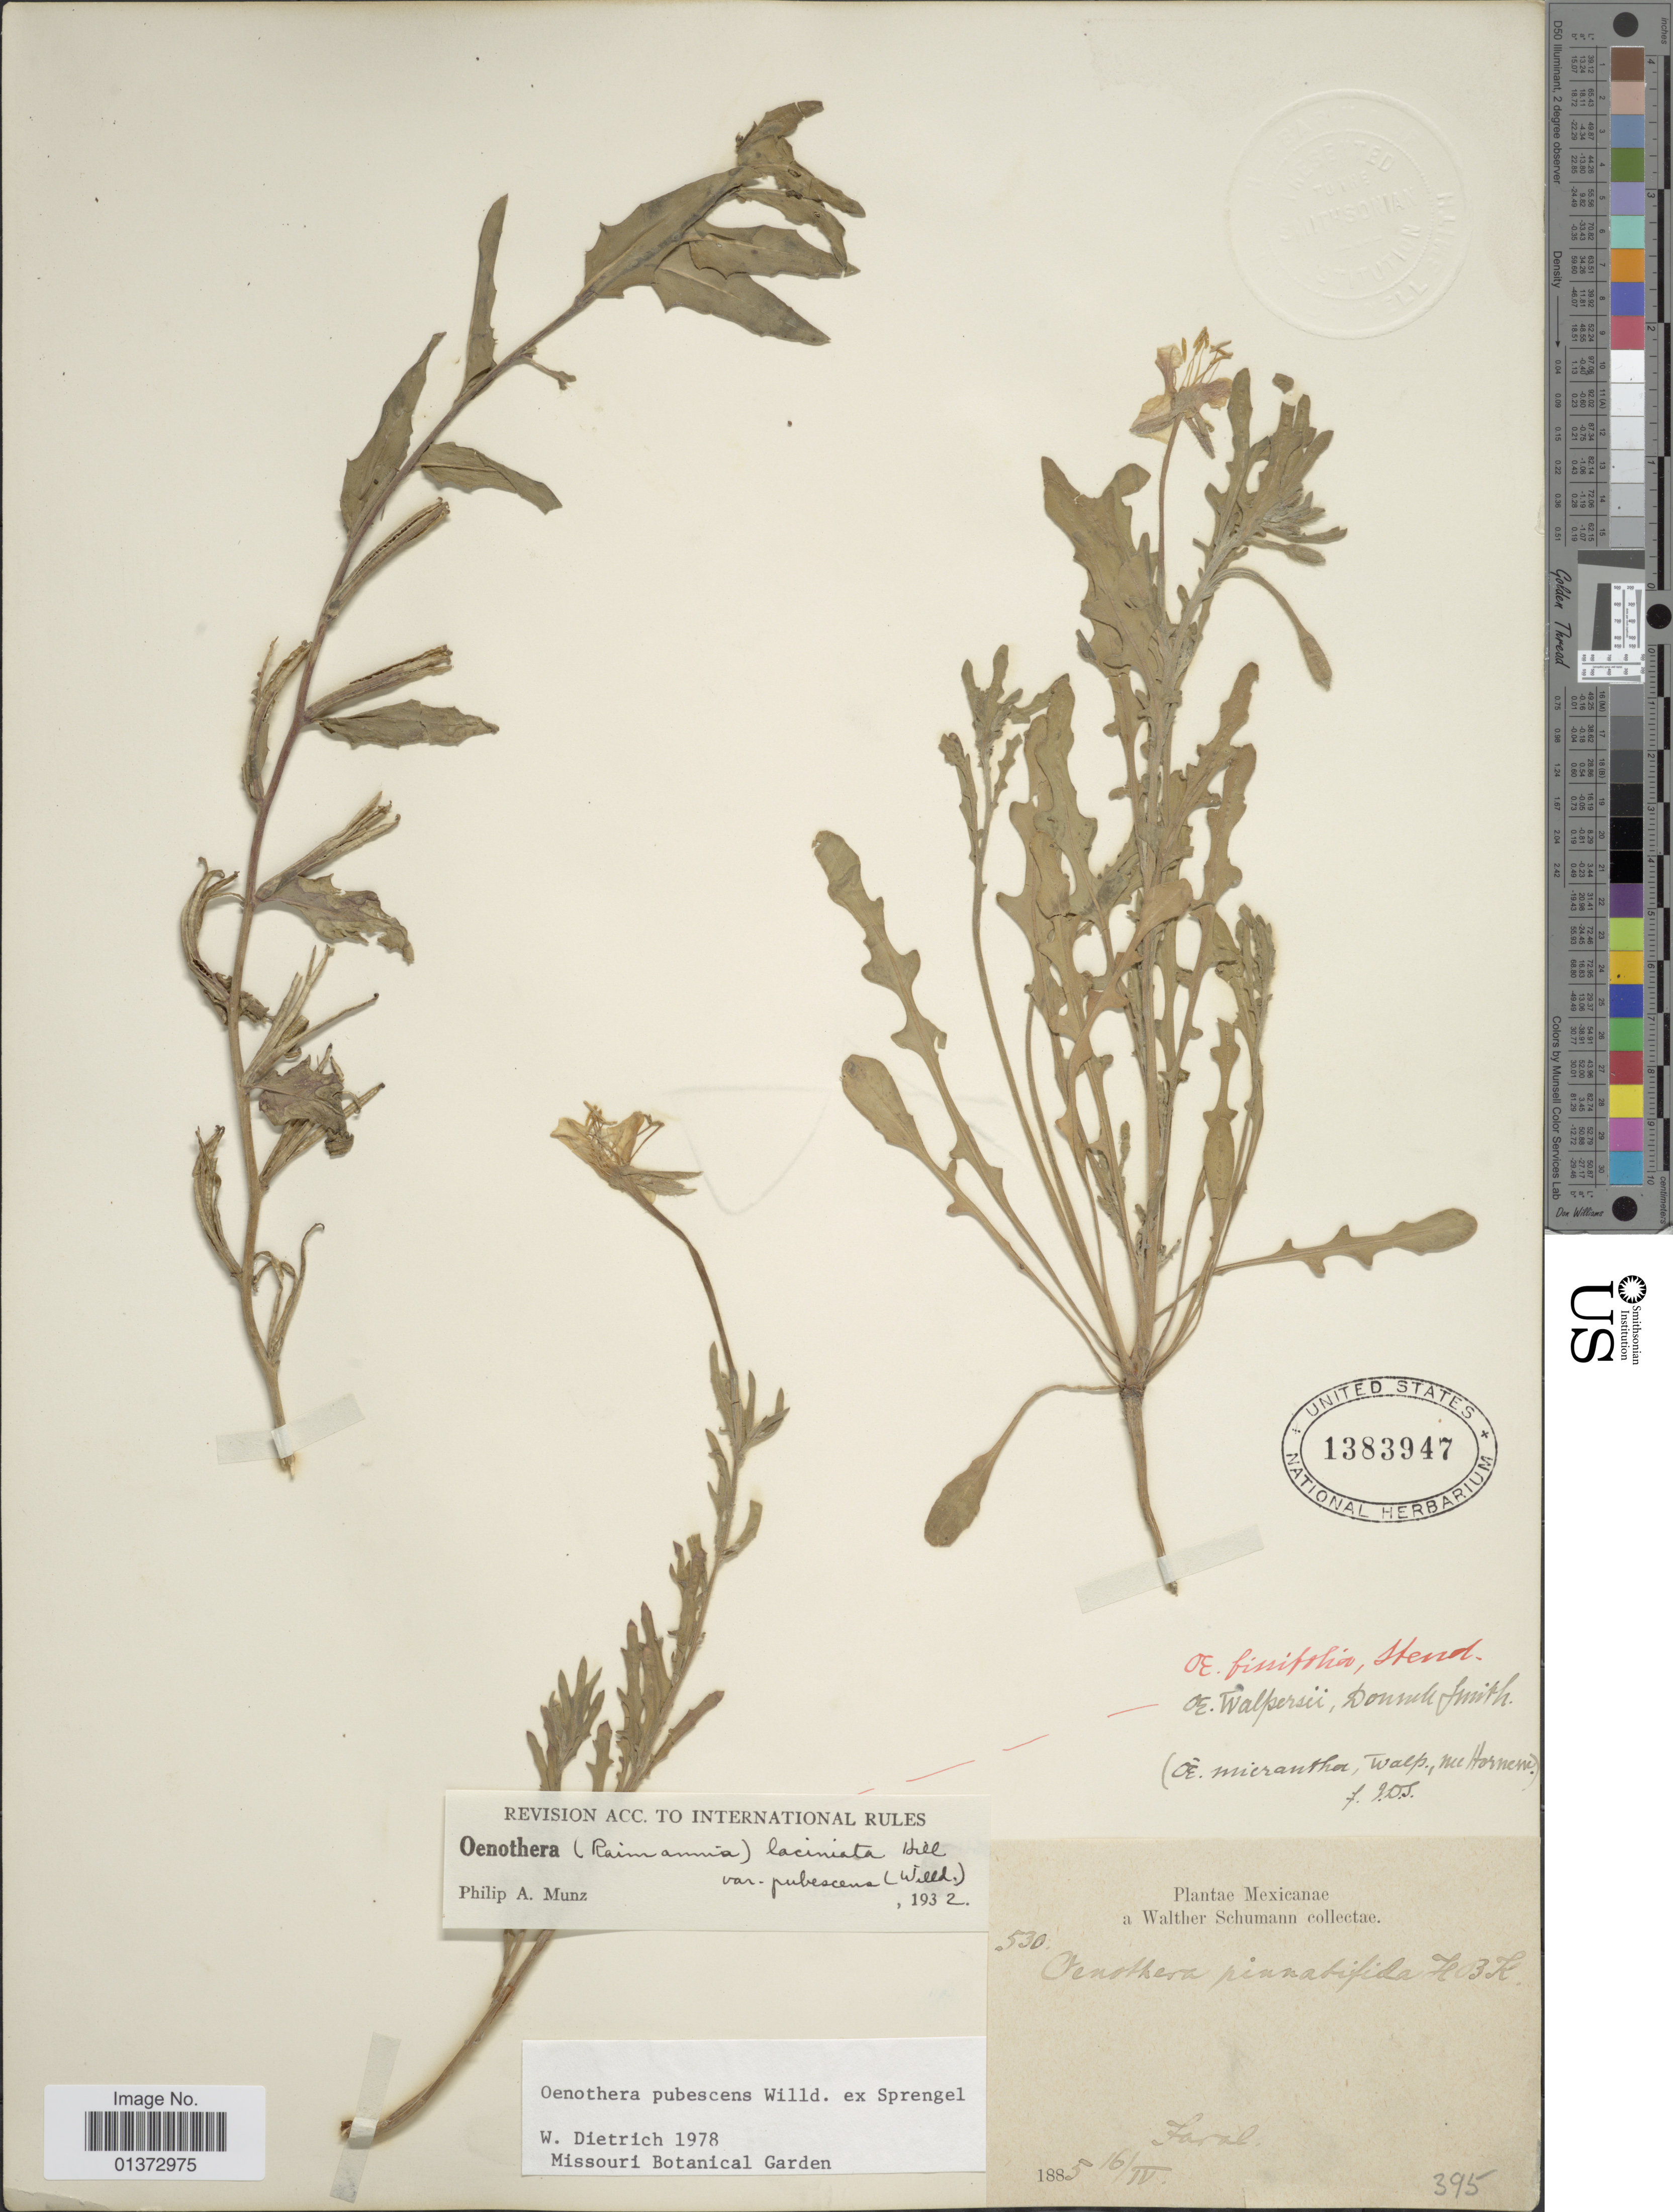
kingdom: Plantae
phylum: Tracheophyta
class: Magnoliopsida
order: Myrtales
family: Onagraceae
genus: Oenothera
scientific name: Oenothera pubescens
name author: Willd. ex Spreng.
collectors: W. Schumann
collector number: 530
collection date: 1885-04-16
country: Mexico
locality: Faral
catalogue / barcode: US 1383947